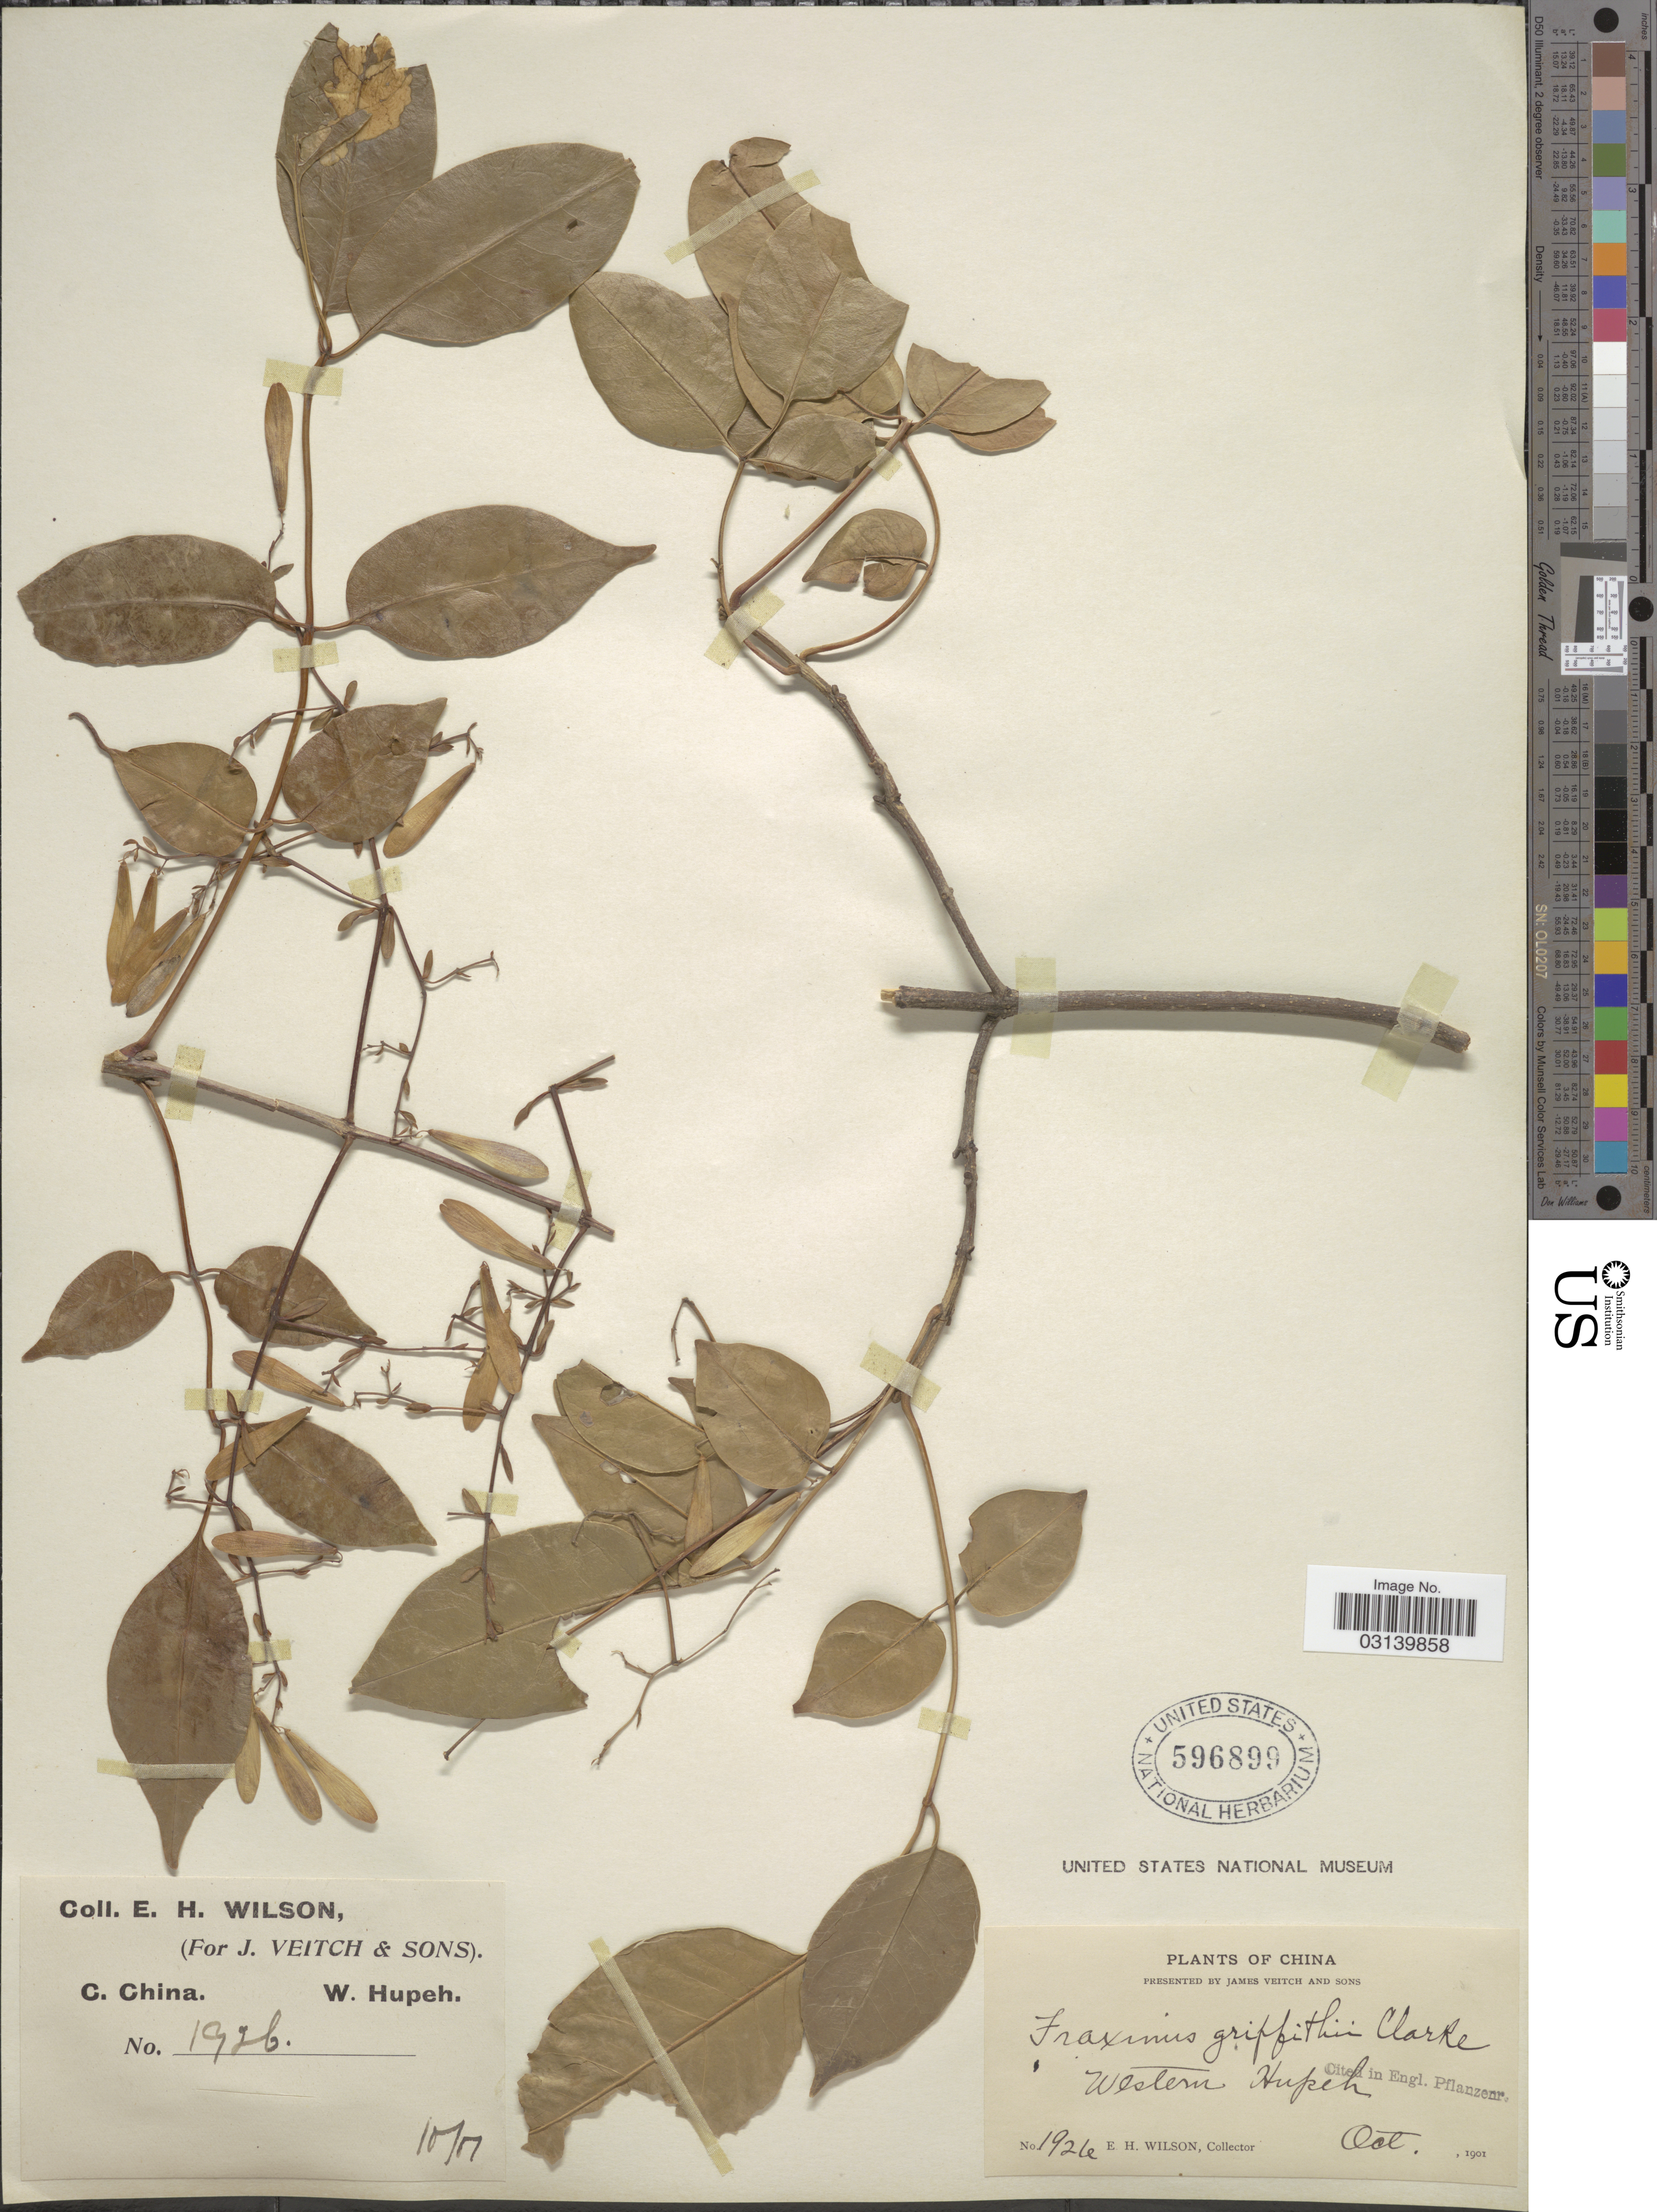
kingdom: Plantae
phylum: Tracheophyta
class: Magnoliopsida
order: Lamiales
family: Oleaceae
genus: Fraxinus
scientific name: Fraxinus griffithii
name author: C.B. Clarke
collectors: E. Wilson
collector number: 1926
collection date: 1901-10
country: China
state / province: Hubei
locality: C. China. Western Hupeh.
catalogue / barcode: US 596899